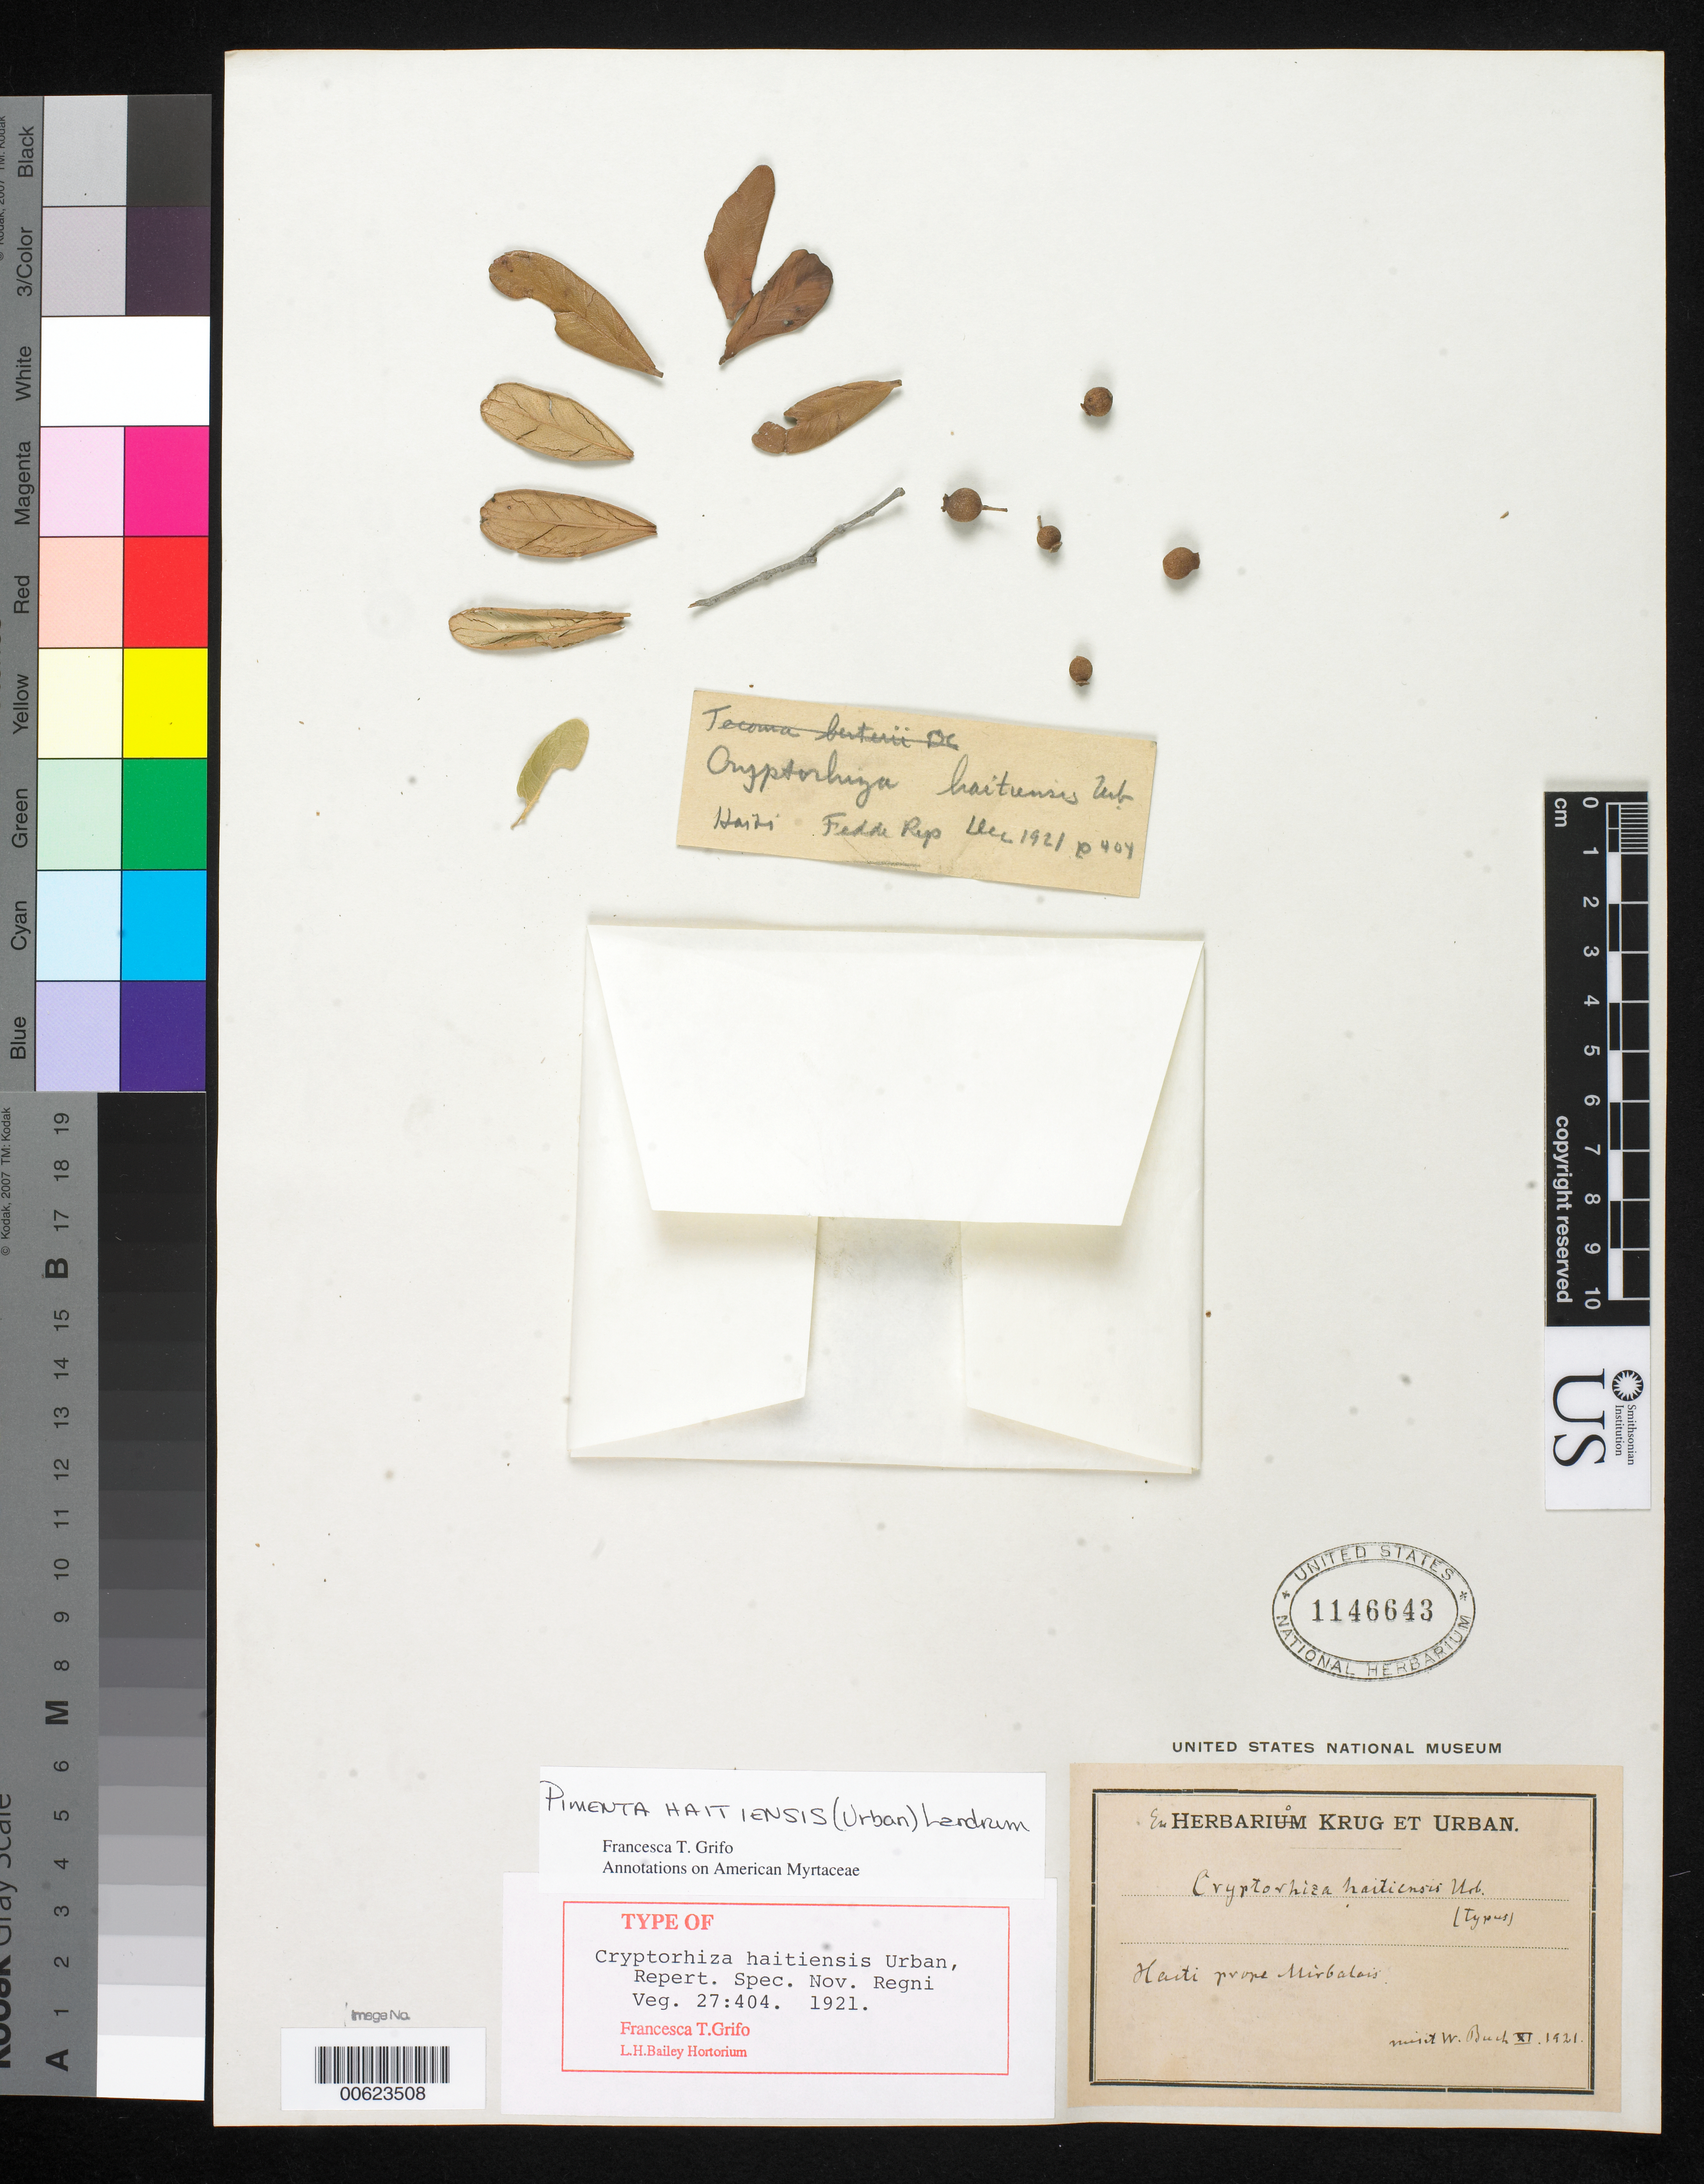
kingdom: Plantae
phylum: Tracheophyta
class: Magnoliopsida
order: Myrtales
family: Myrtaceae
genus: Cryptorhiza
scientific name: Cryptorhiza haitiensis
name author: Urb.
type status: Type Fragment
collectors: W. Buch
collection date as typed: Nov 1921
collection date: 1921-11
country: Haiti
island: Hispaniola Island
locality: Prope Mirebalais.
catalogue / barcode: US 1146643